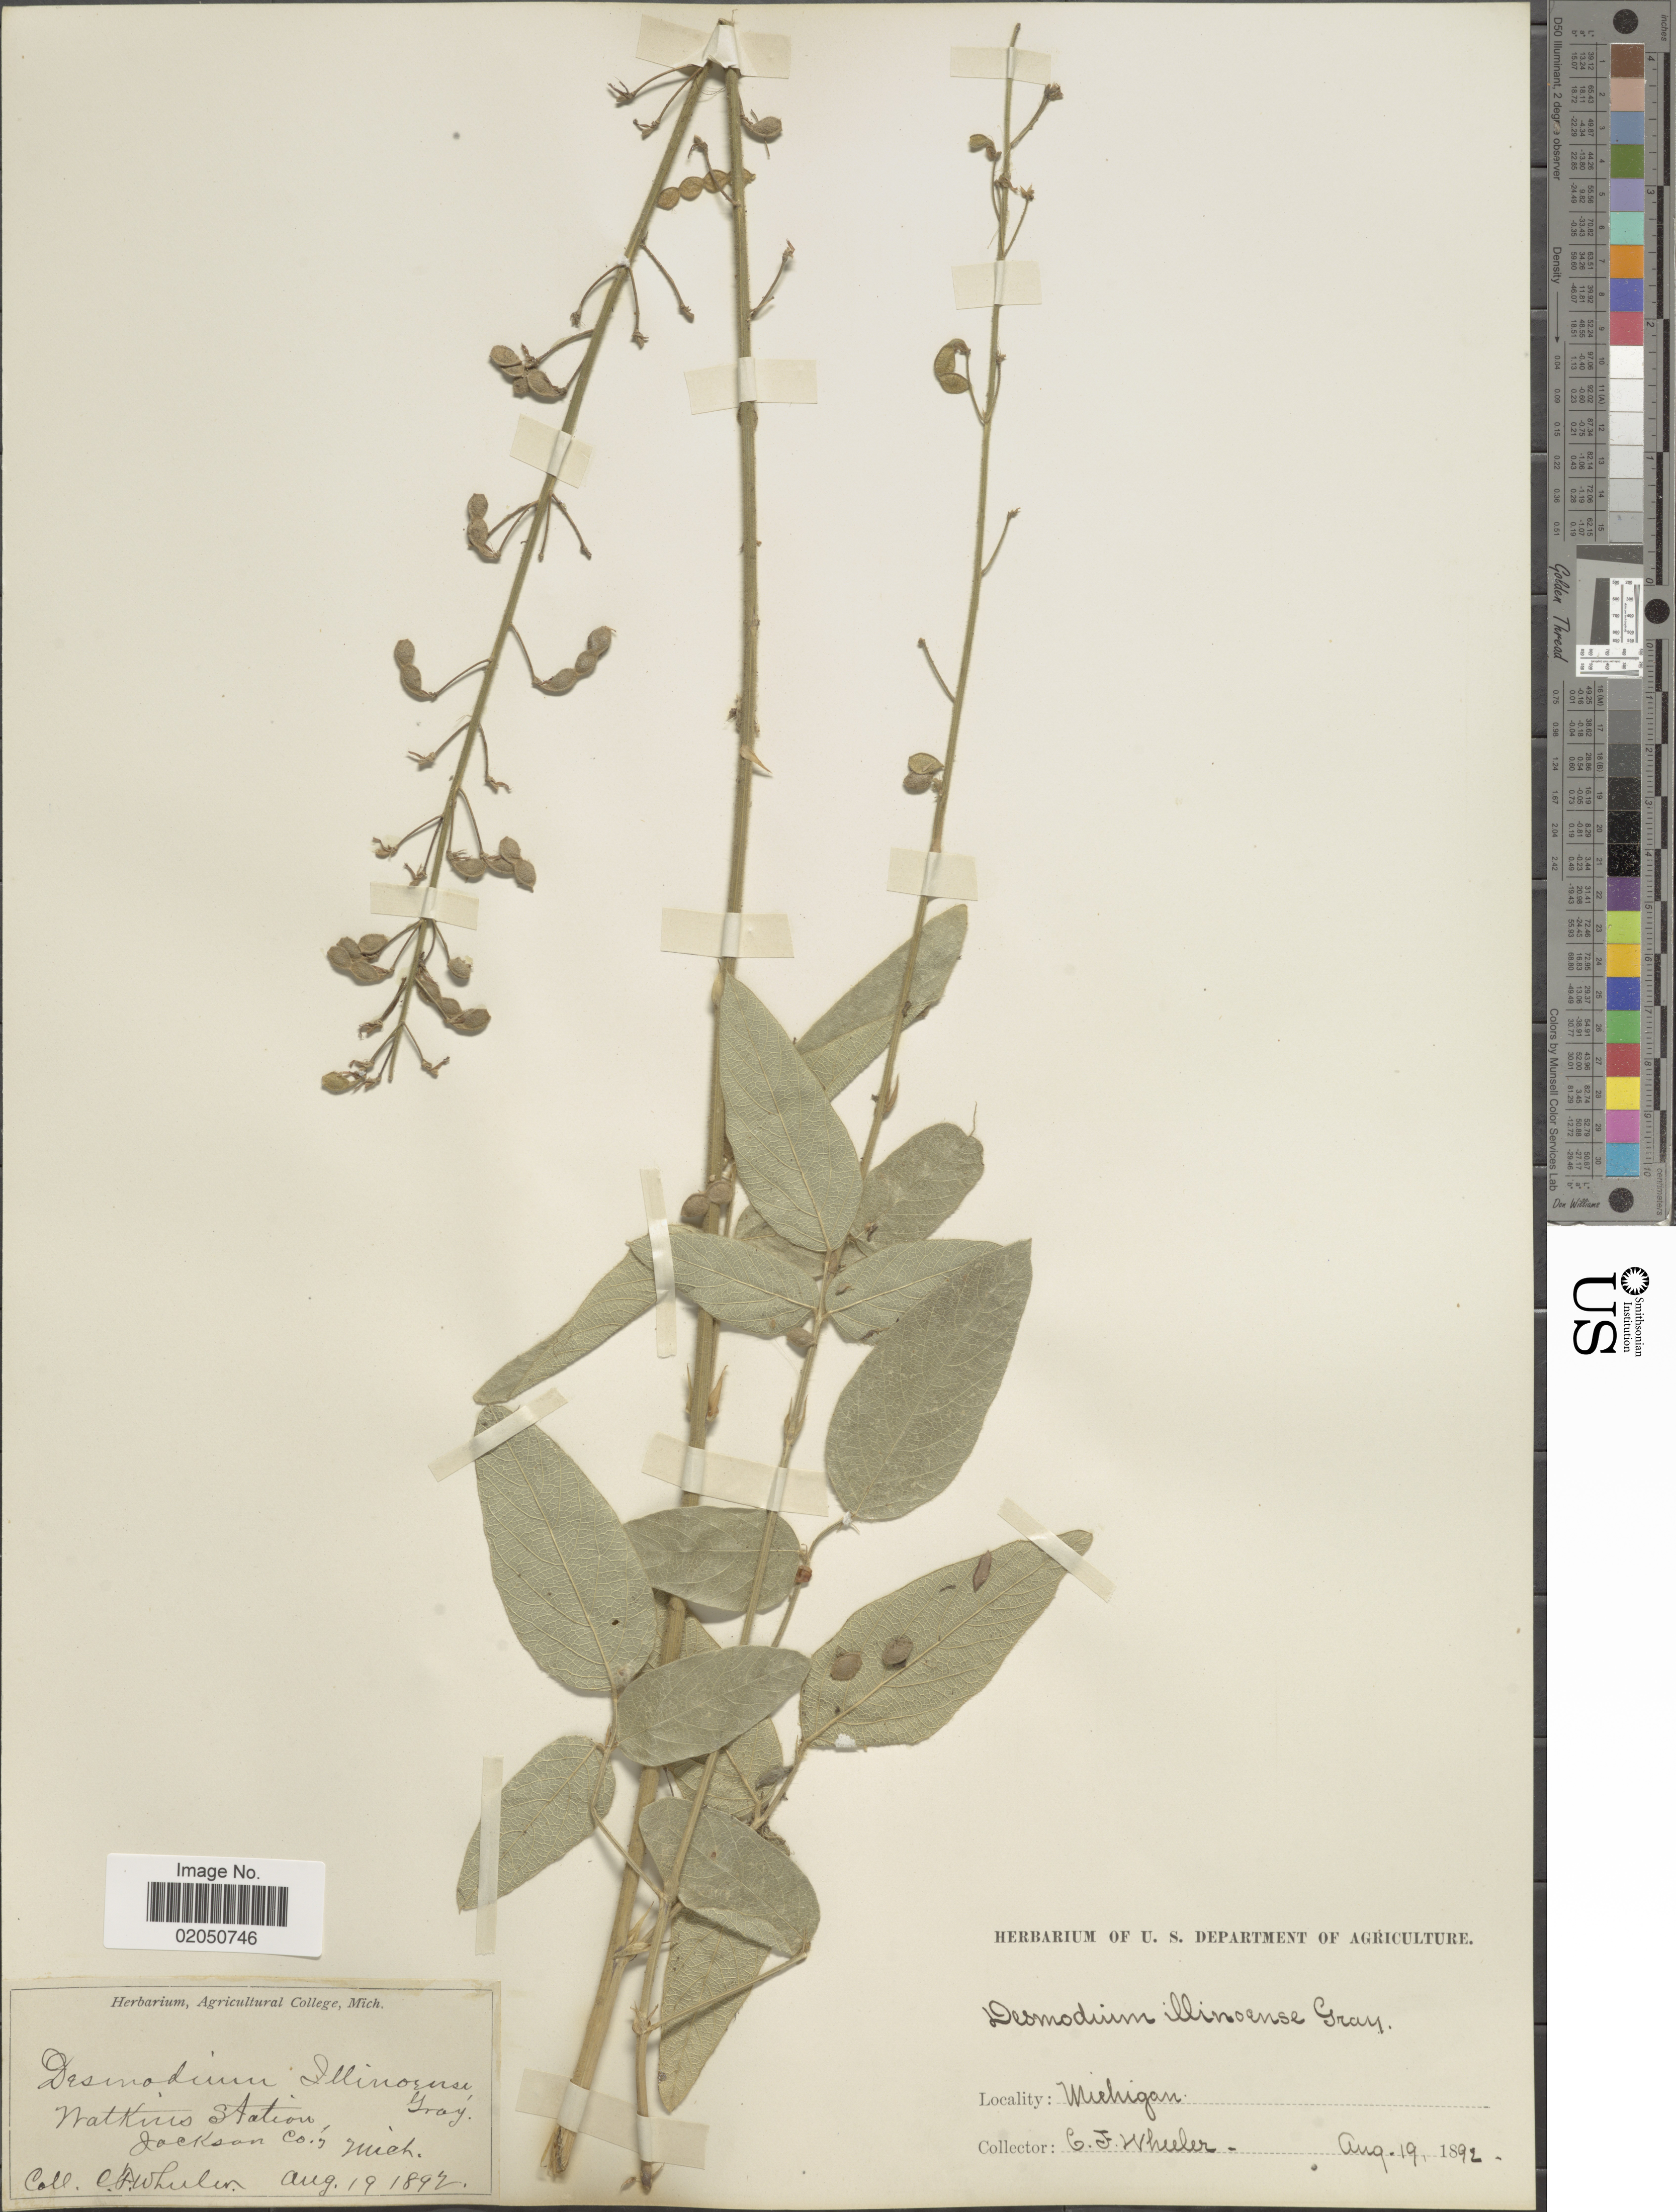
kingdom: Plantae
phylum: Tracheophyta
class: Magnoliopsida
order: Fabales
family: Fabaceae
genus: Desmodium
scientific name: Desmodium illinoense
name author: A. Gray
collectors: C. Wheeler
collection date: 1892-08-19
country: United States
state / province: Michigan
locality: Jackson Co.